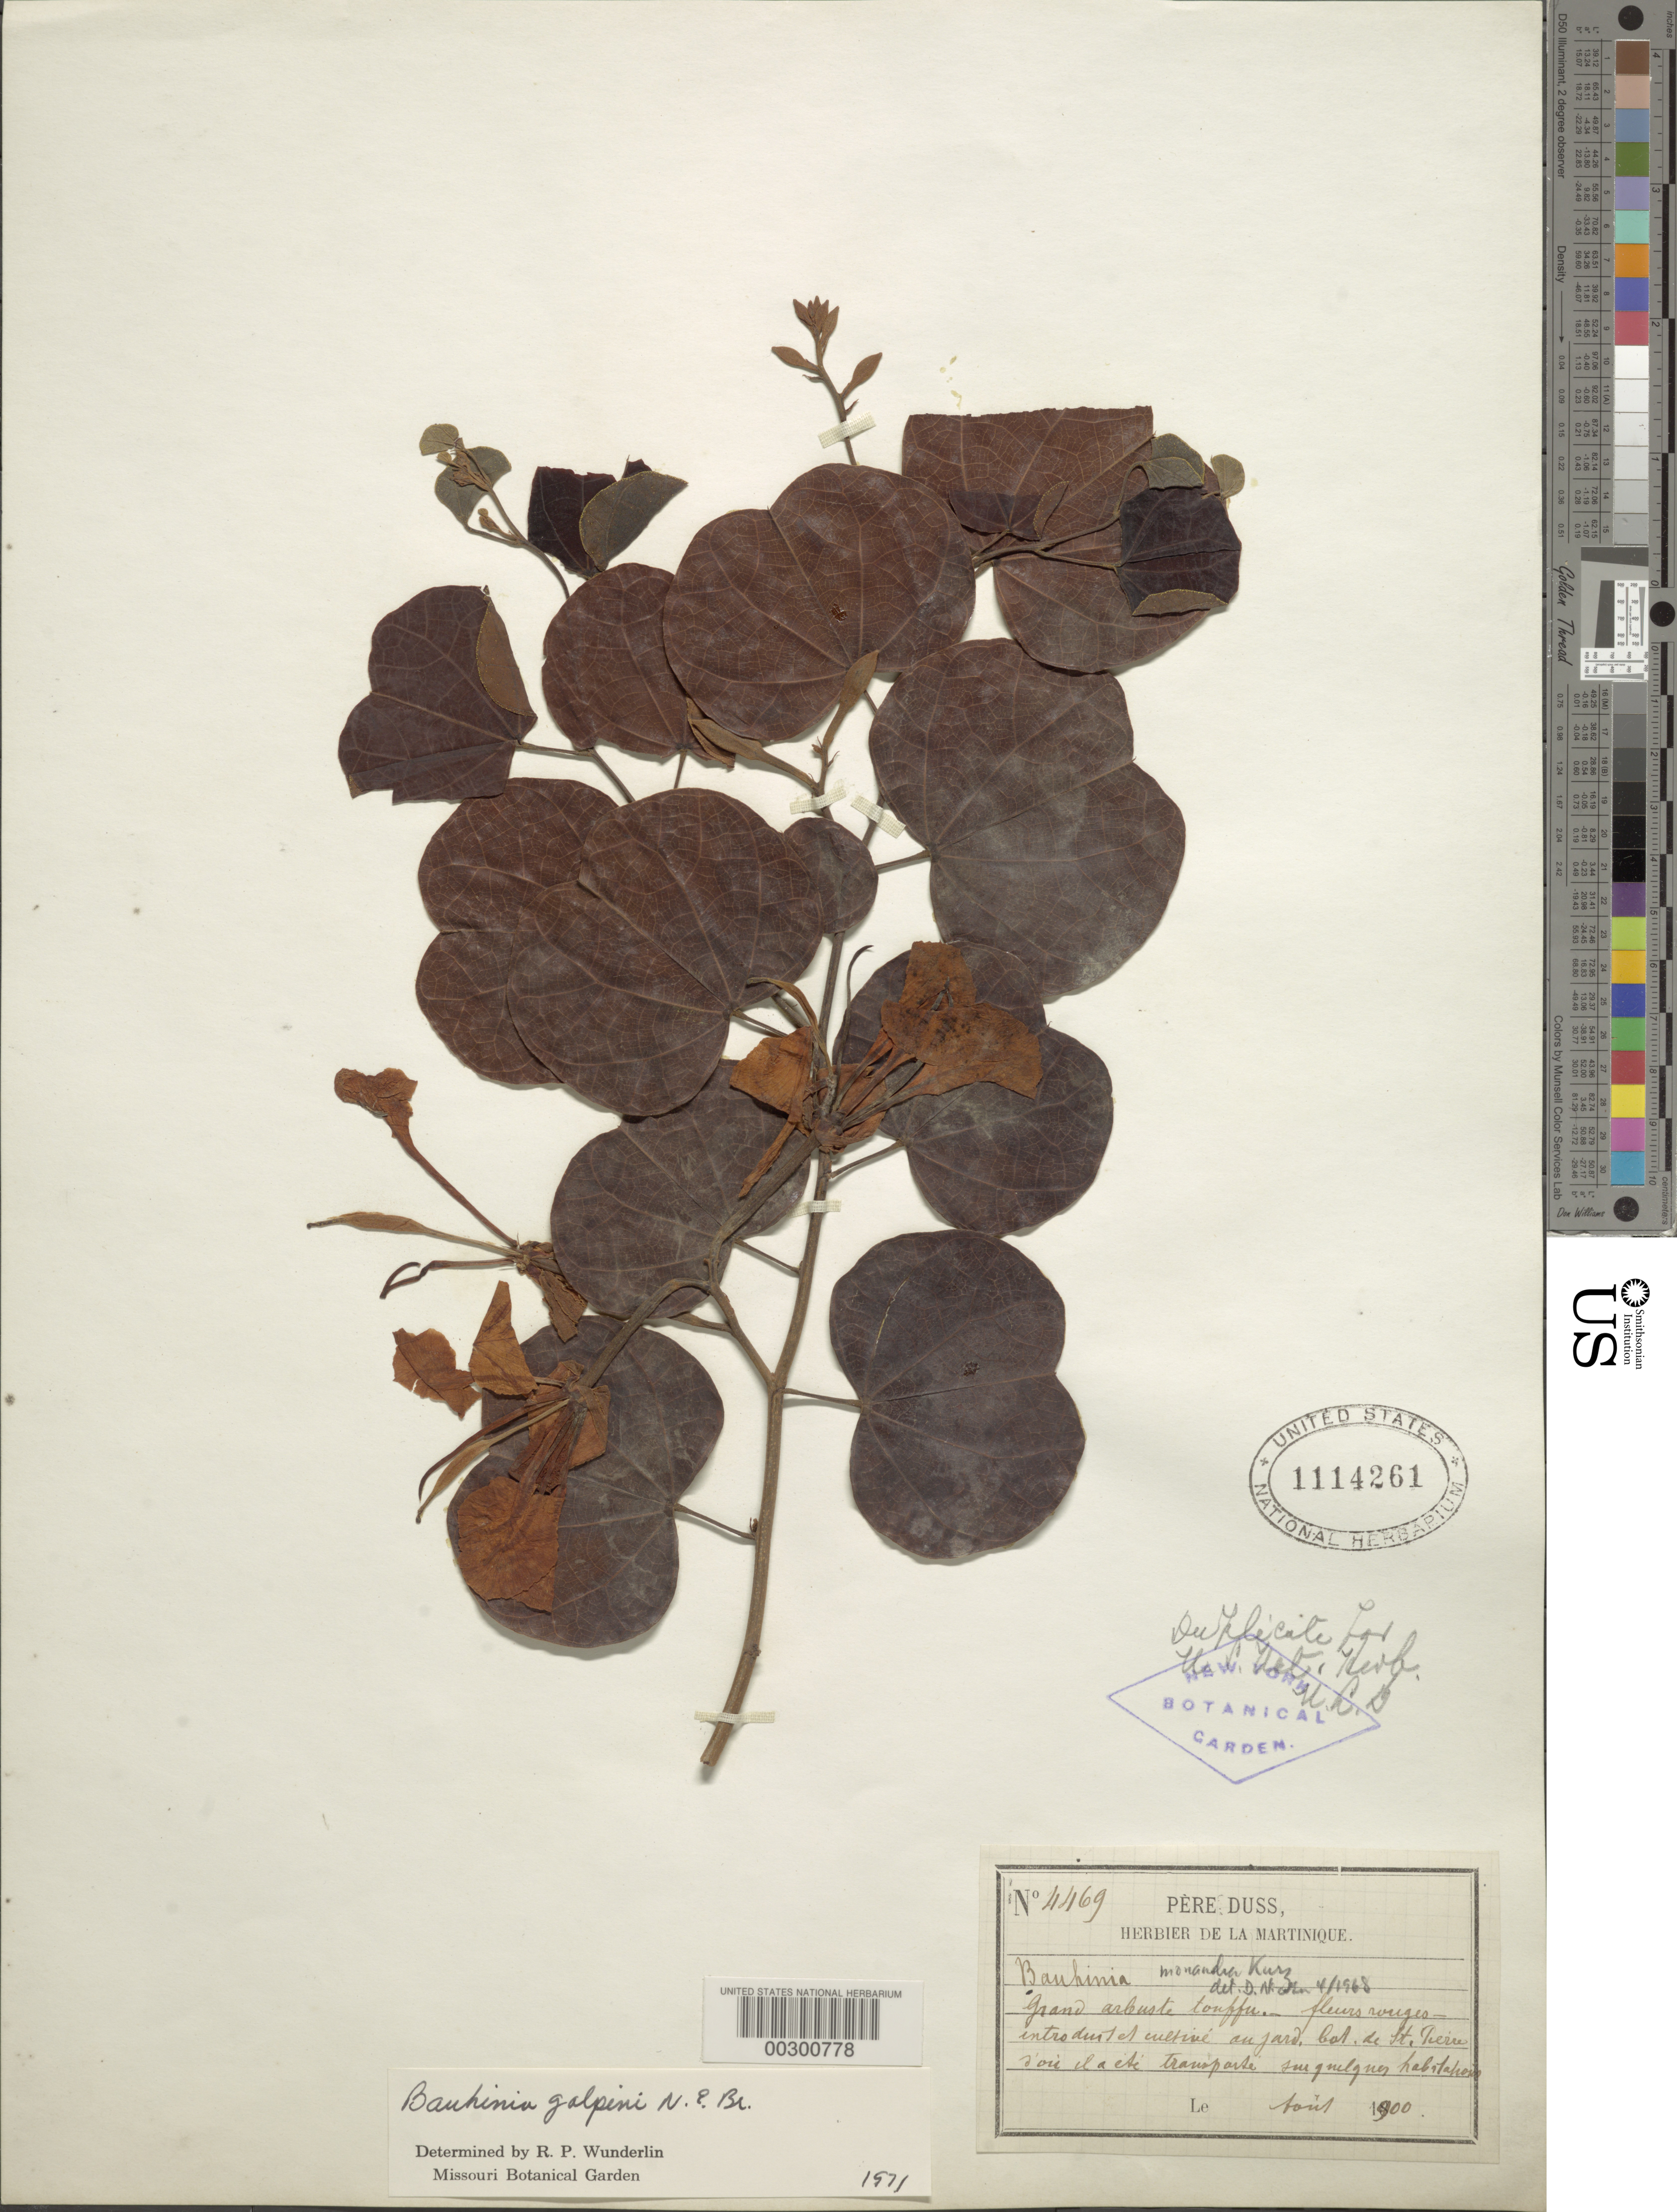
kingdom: Plantae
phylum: Tracheophyta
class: Magnoliopsida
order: Fabales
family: Fabaceae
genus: Bauhinia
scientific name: Bauhinia galpinii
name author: N.E. Br.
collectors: Père Duss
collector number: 4469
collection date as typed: Aug 1900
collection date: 1900-08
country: Martinique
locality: Jard. bot. de st. pierre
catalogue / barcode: US 1114261